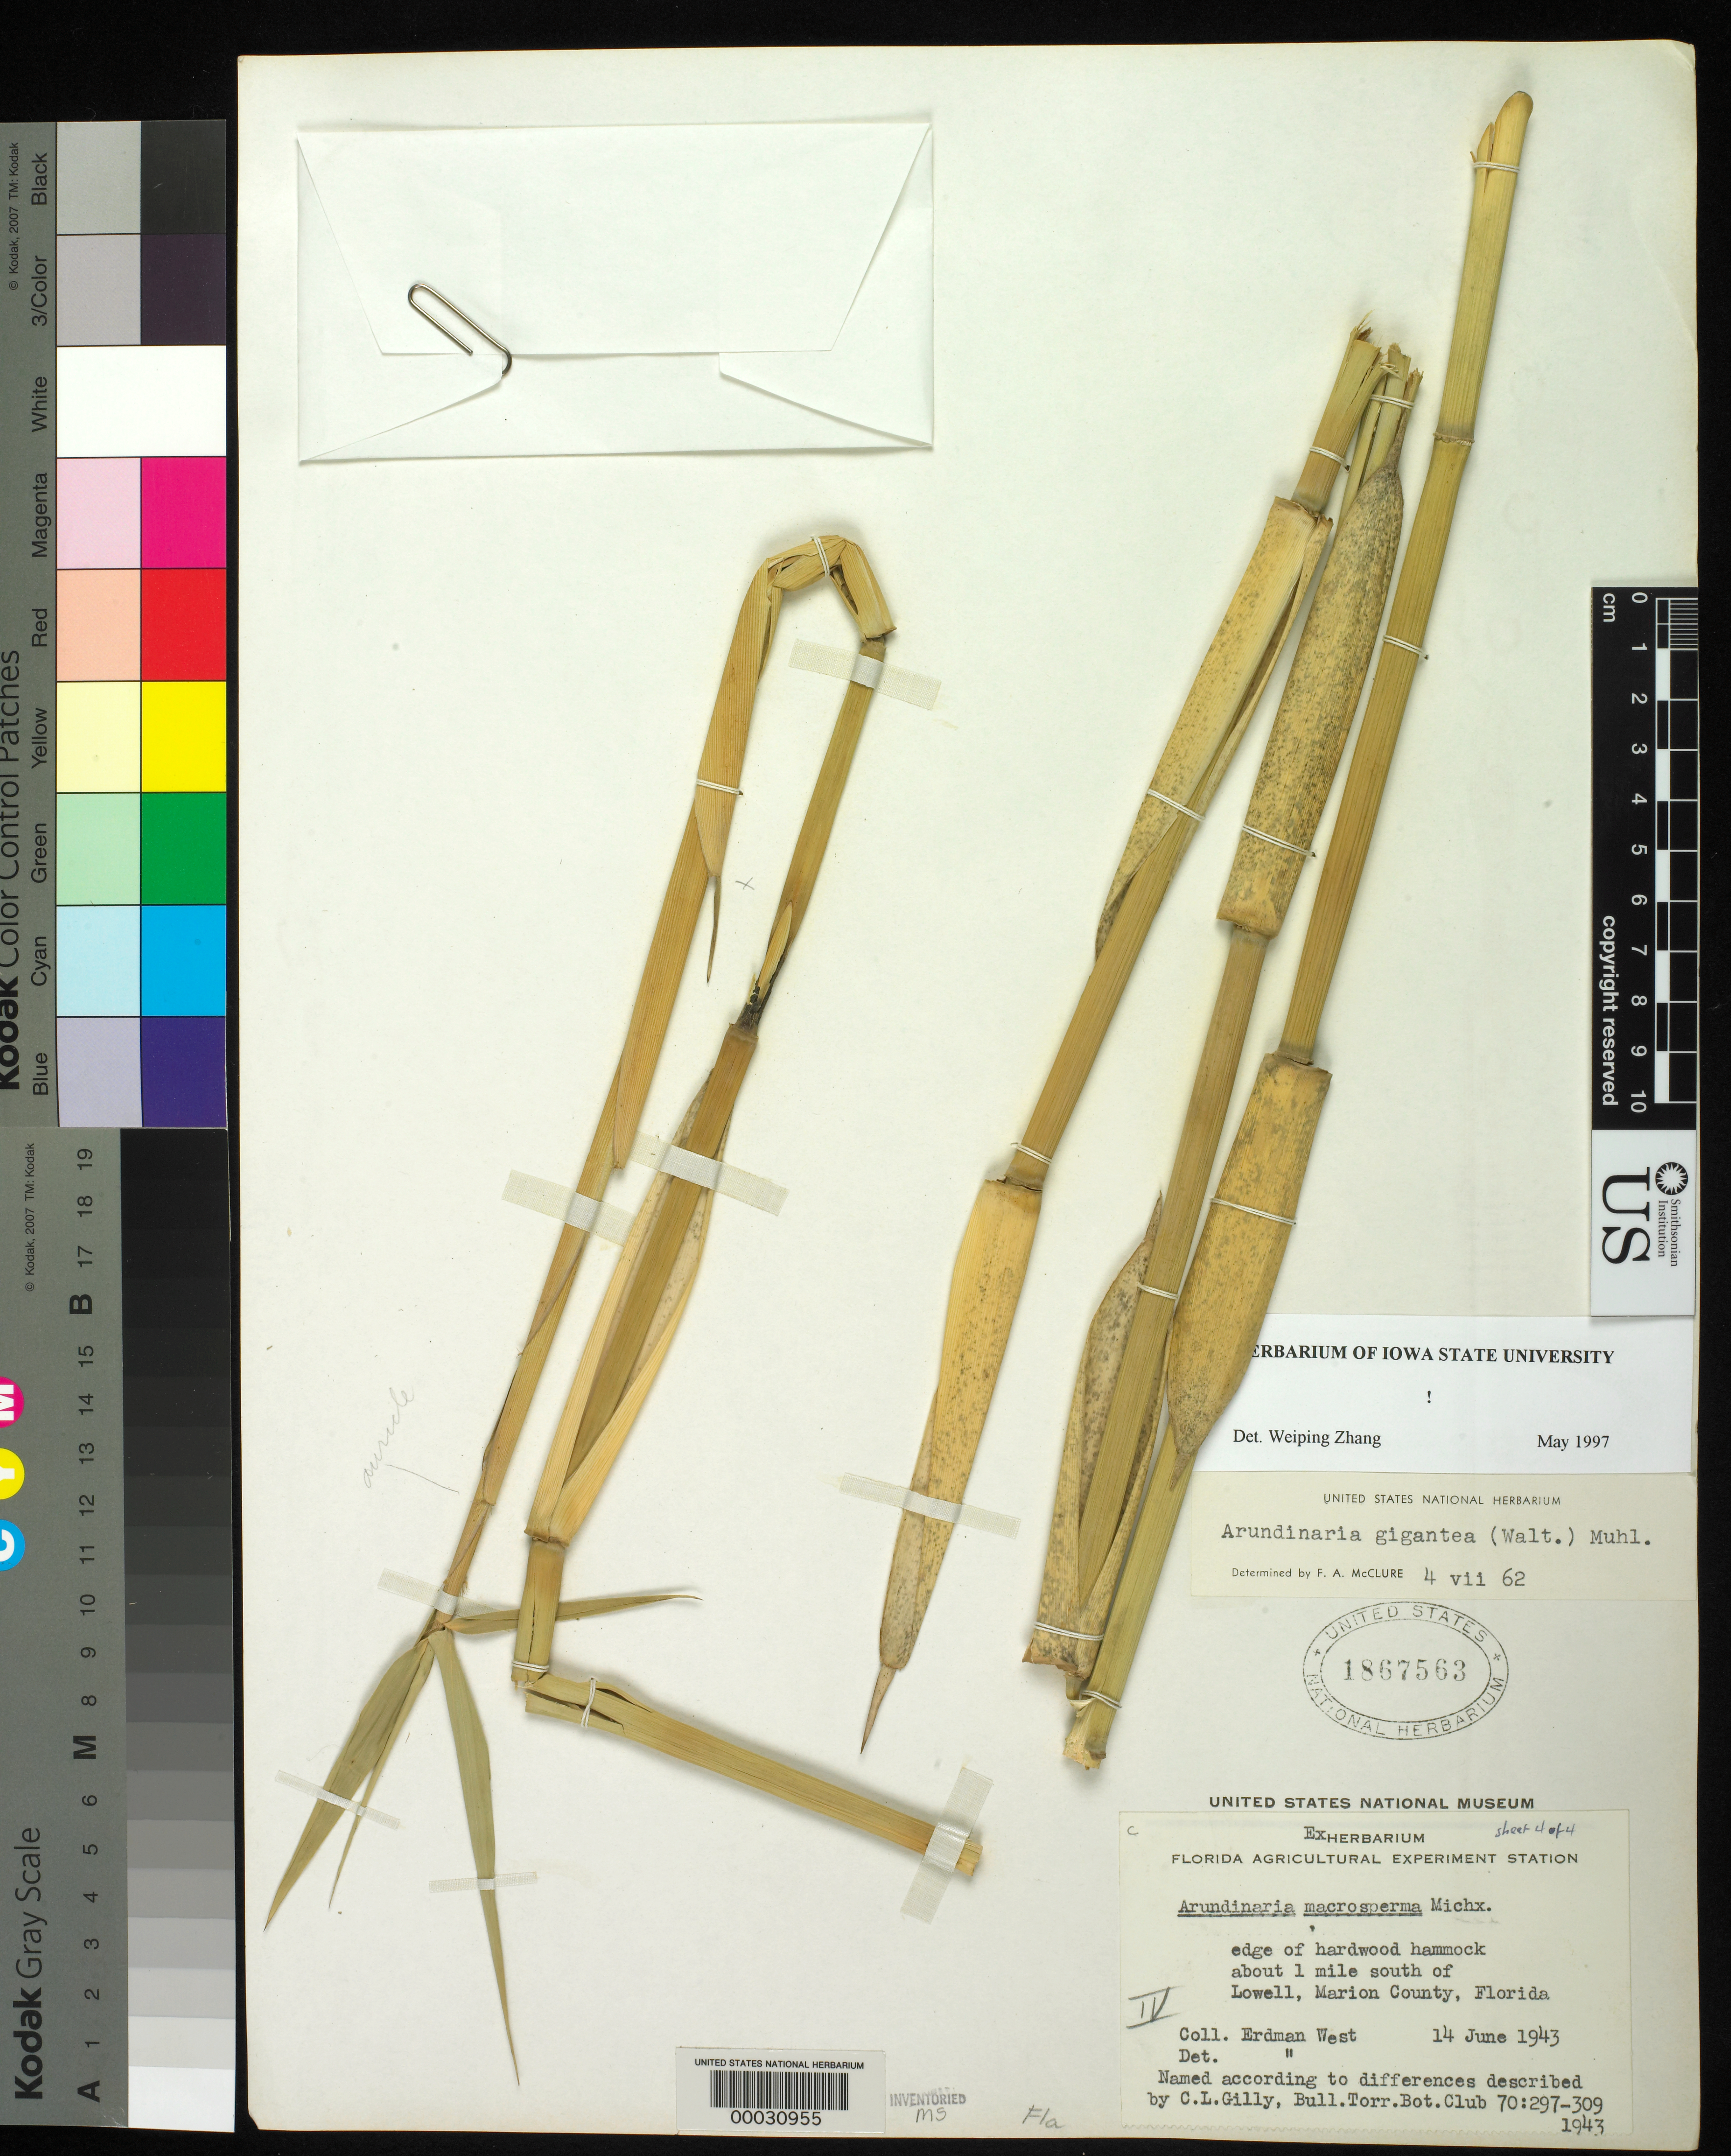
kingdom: Plantae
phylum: Tracheophyta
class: Liliopsida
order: Poales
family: Poaceae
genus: Arundinaria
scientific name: Arundinaria gigantea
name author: (Walter) Muhl.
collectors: E. West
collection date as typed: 14 Jun 1943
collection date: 1943-06-14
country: United States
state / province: Florida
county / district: Marion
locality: Lowel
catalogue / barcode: US 1867563